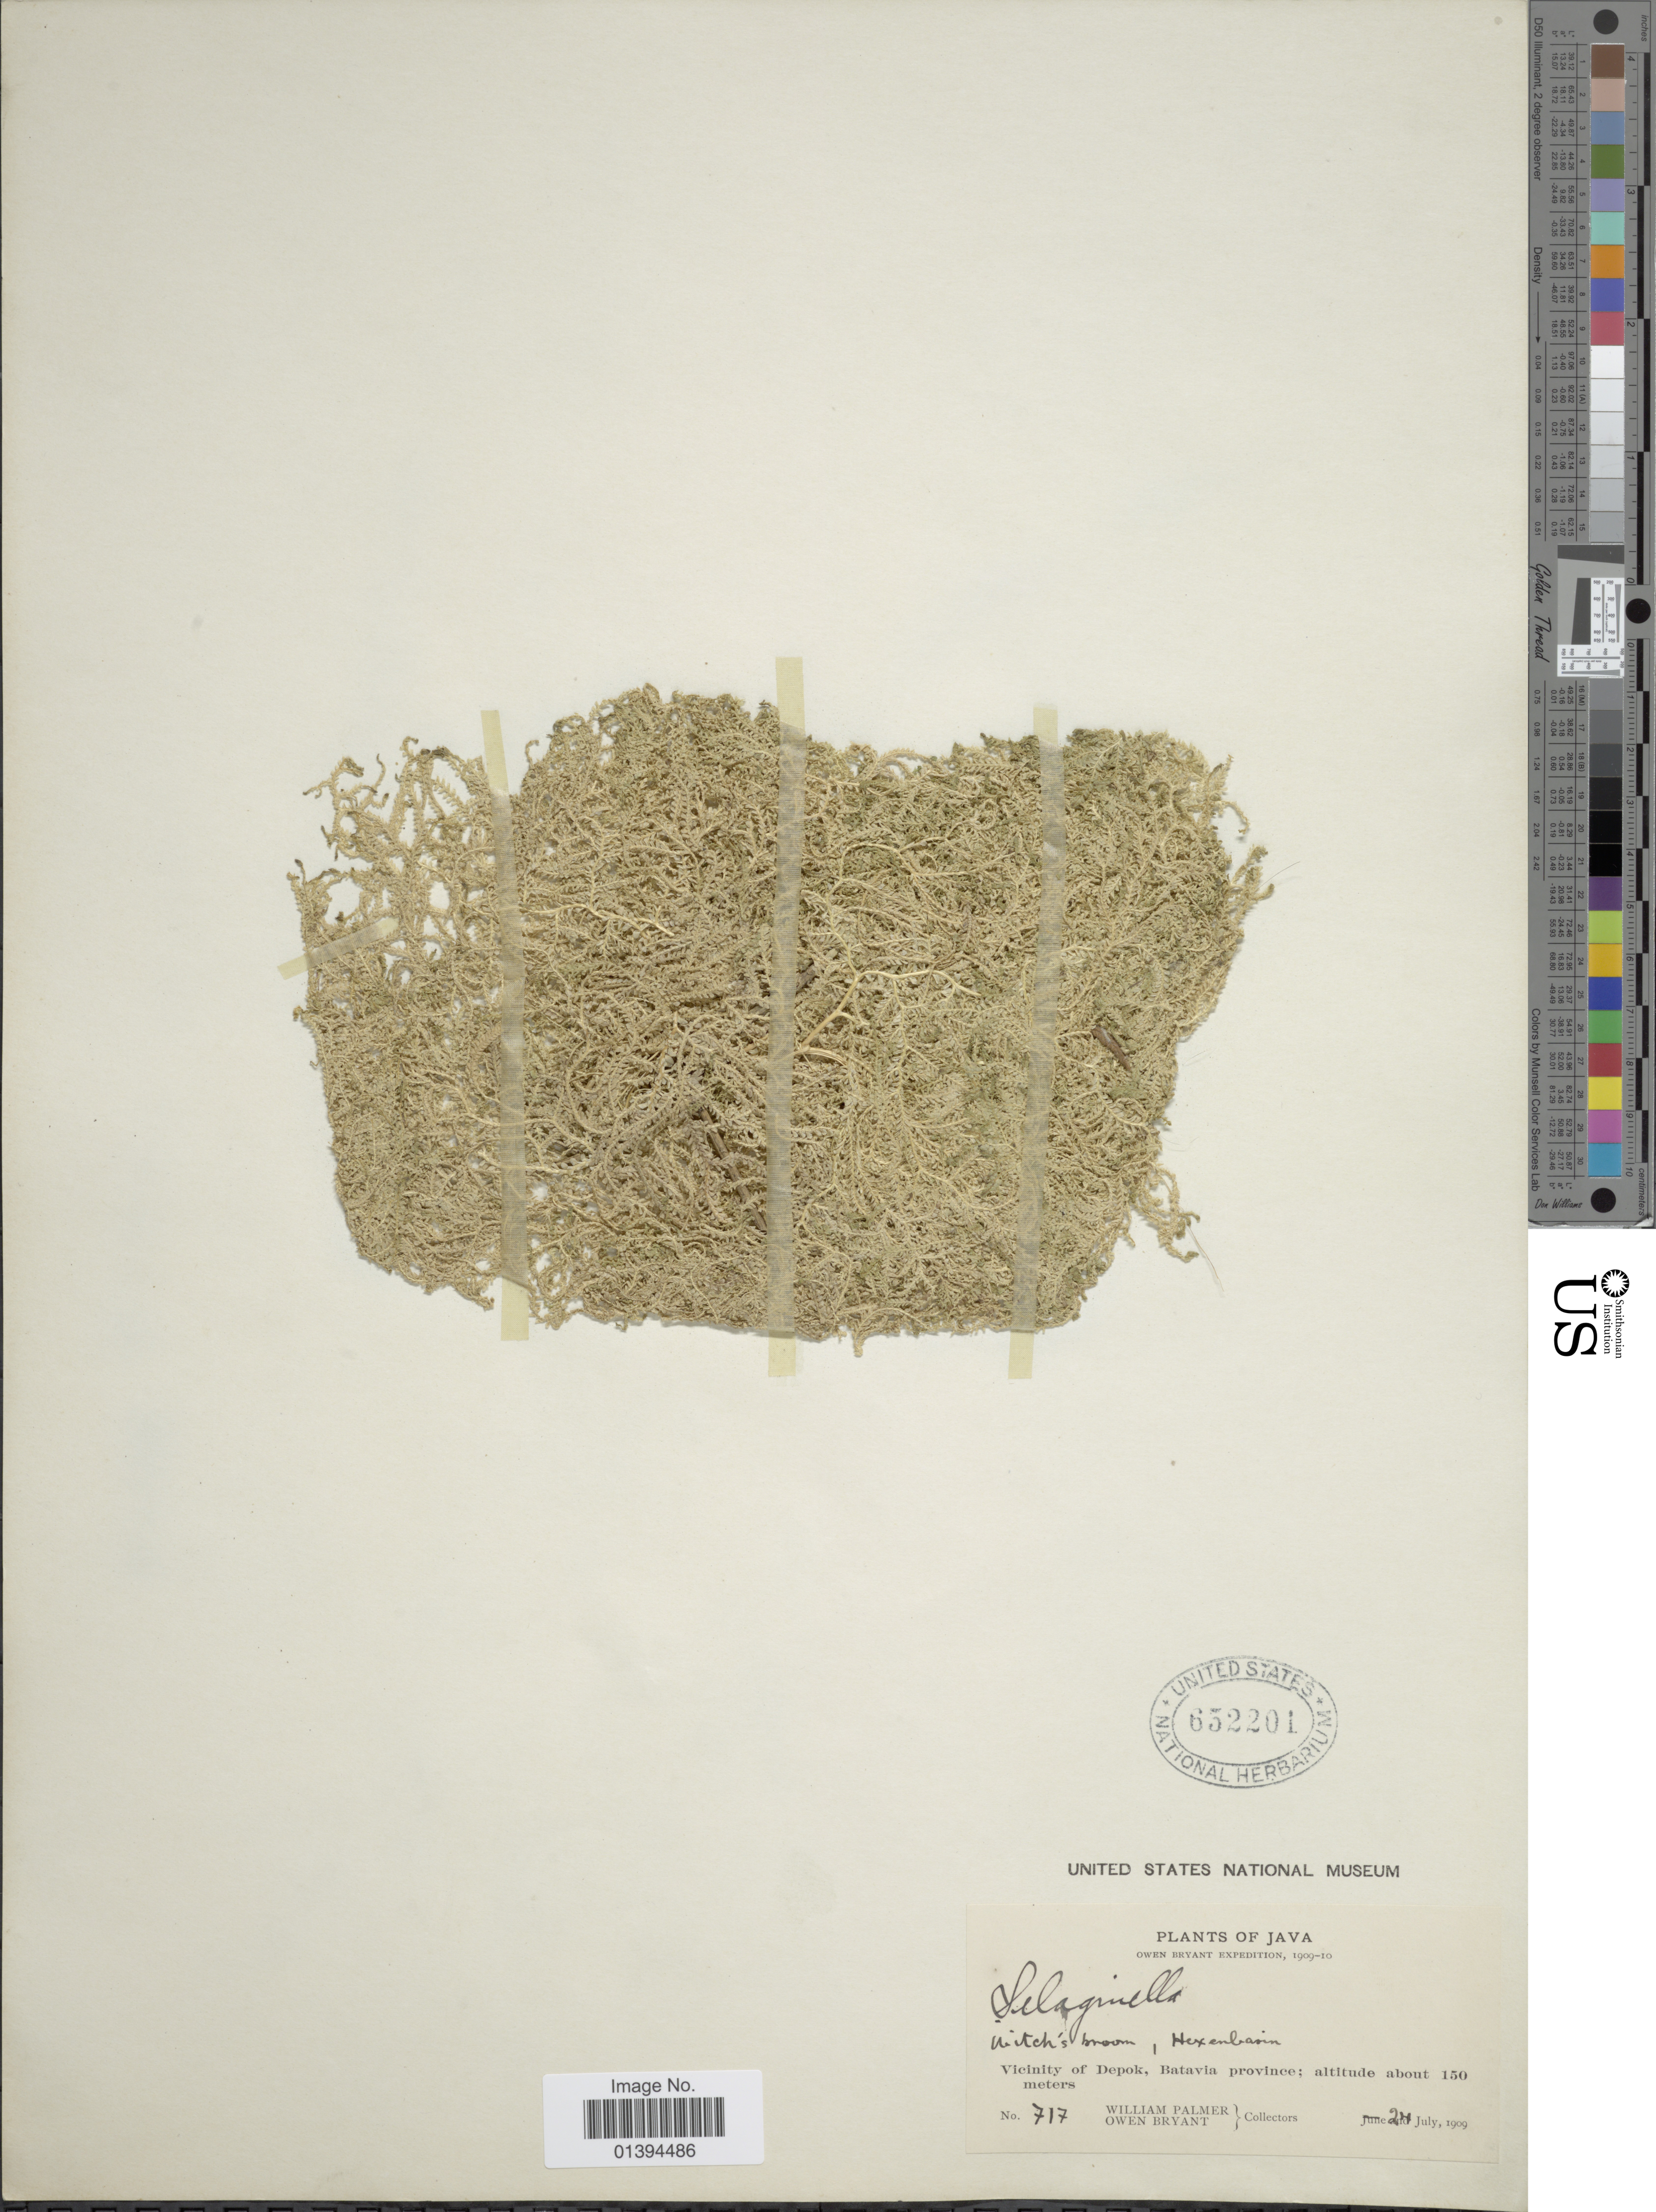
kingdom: Plantae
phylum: Tracheophyta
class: Lycopodiopsida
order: Selaginellales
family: Selaginellaceae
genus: Selaginella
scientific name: Selaginella sp.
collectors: W. Palmer & O. Bryant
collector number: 717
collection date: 1909-07-24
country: Indonesia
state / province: Java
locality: Vicinity of Depok, Batavia province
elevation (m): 150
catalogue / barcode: US 652201